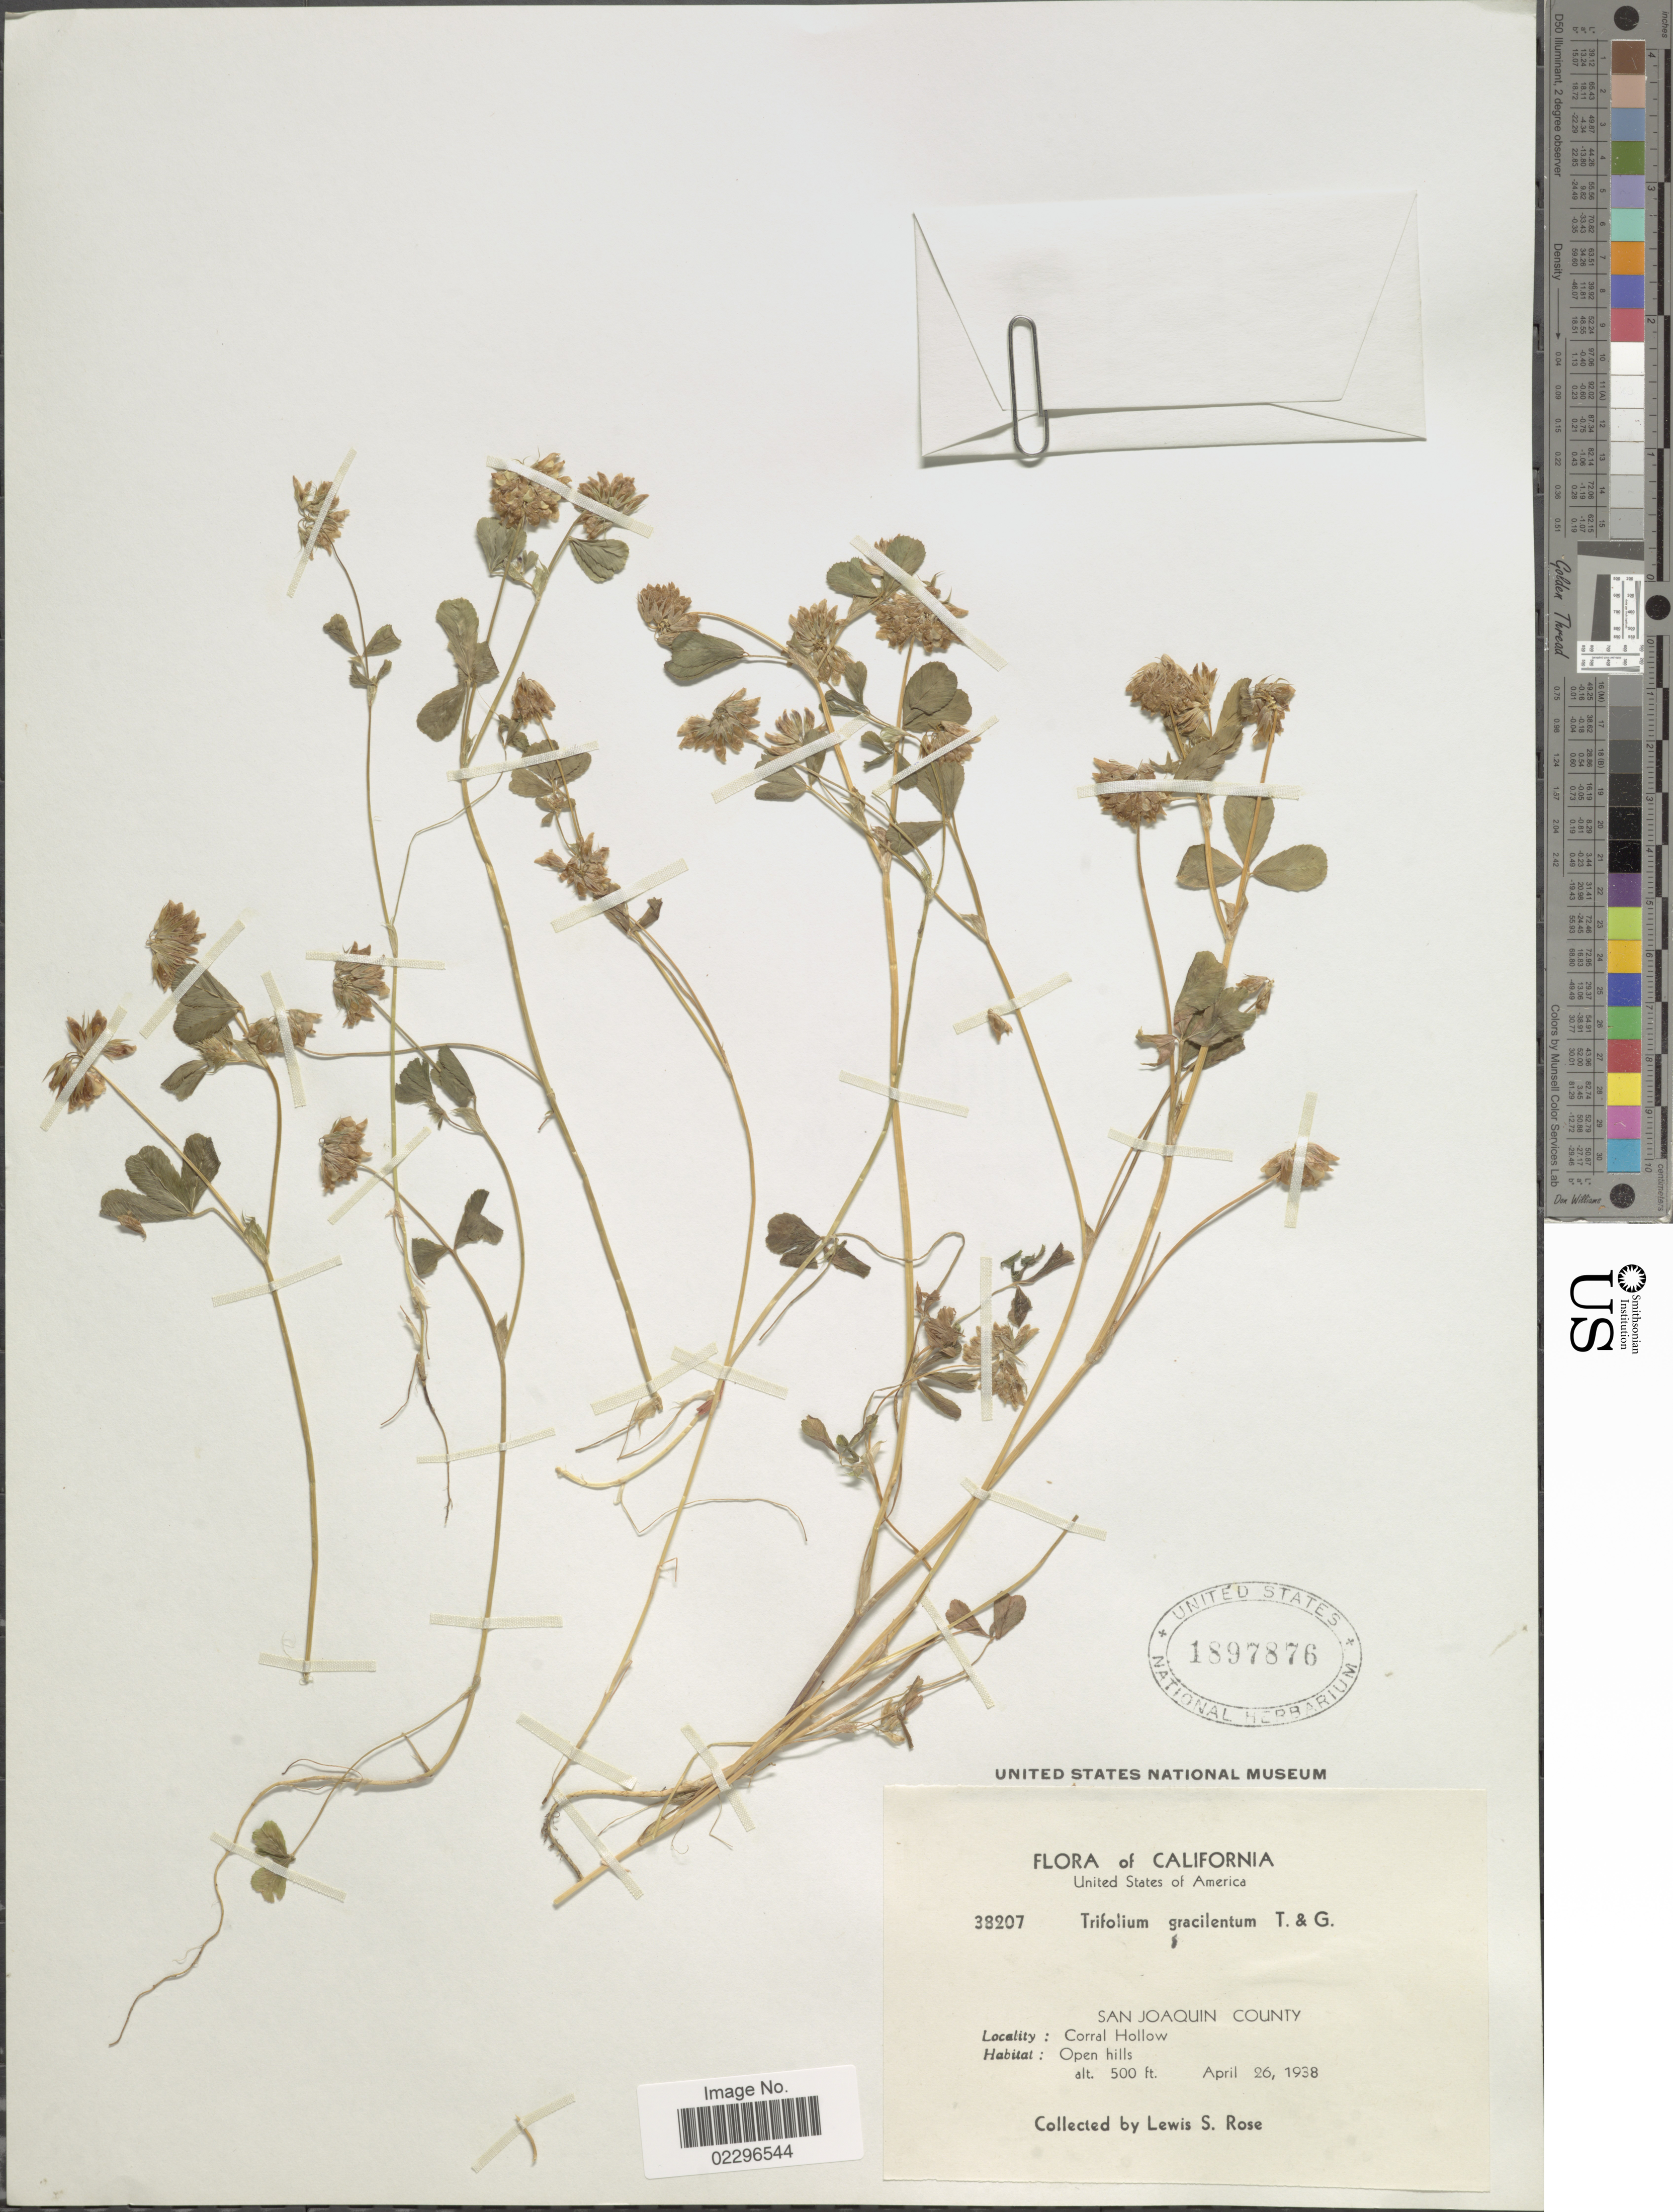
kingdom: Plantae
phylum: Tracheophyta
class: Magnoliopsida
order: Fabales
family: Fabaceae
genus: Trifolium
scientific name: Trifolium gracilentum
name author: Torr. & A. Gray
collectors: L. S. Rose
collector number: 38207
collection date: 1938-04-24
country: United States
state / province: California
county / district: San Joaquin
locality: San Joaquin County, Corral Hollow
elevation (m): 152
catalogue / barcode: US 1897876